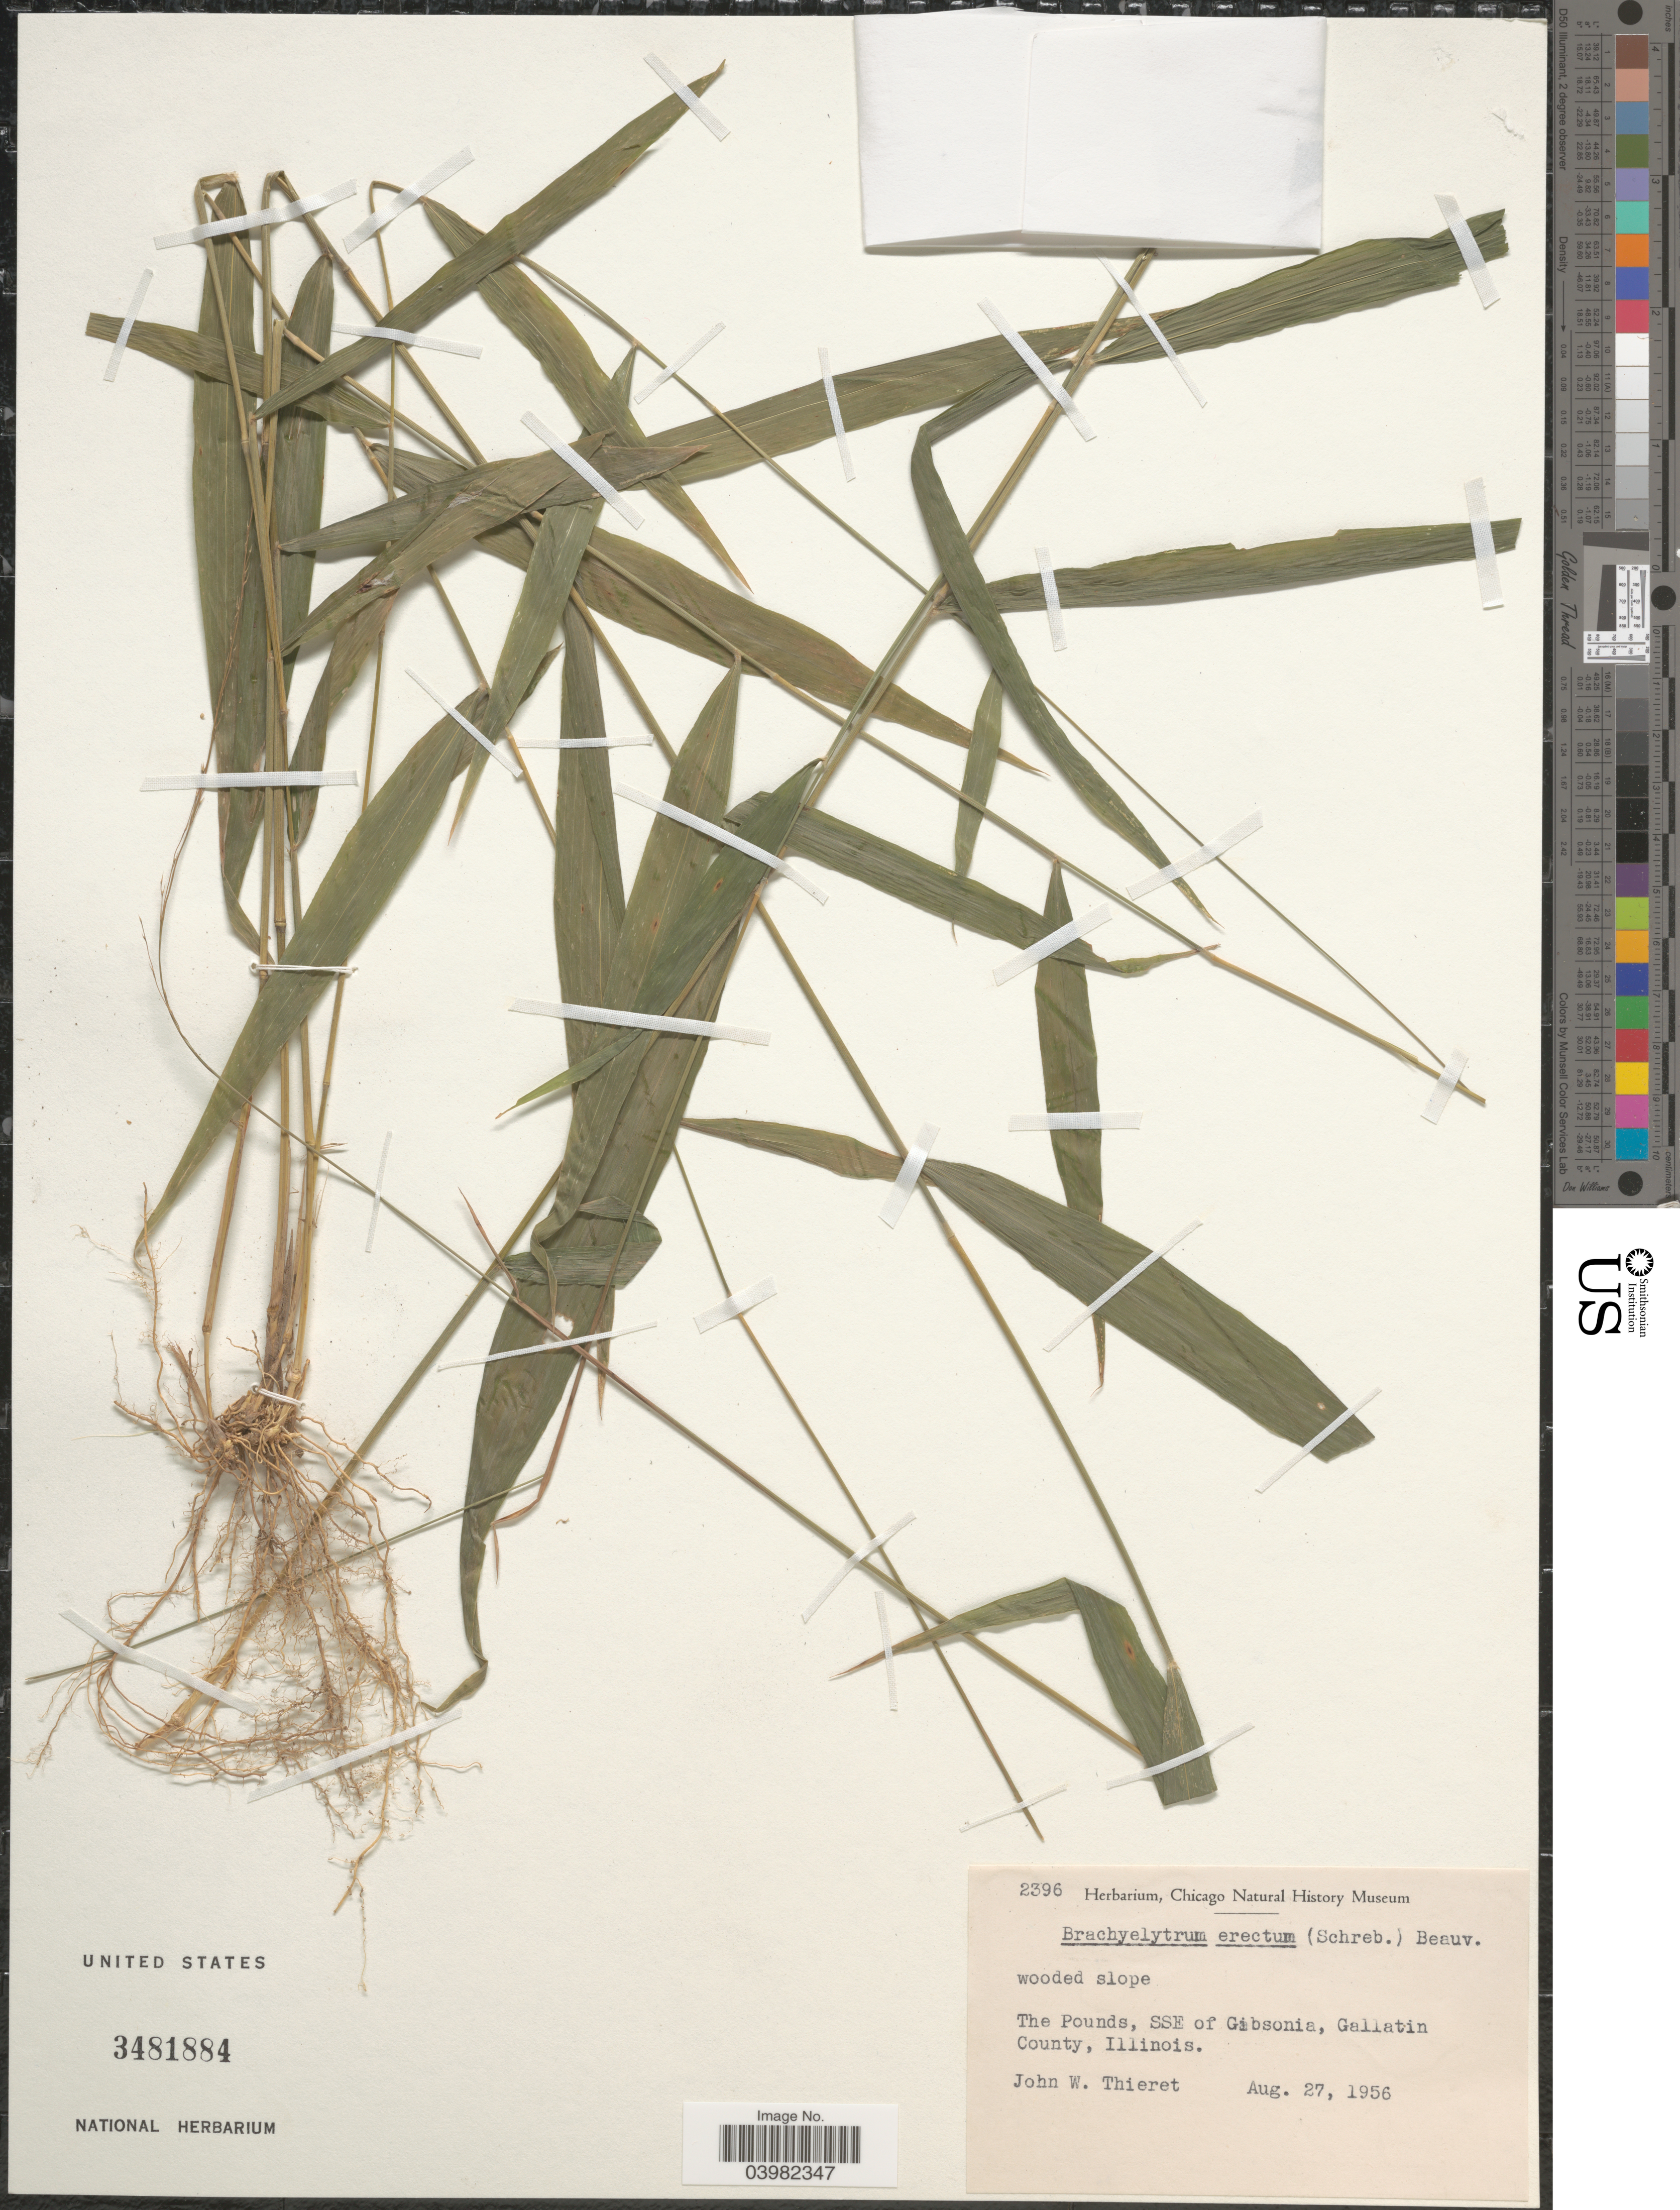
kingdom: Plantae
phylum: Tracheophyta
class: Liliopsida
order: Poales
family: Poaceae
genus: Brachyelytrum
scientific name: Brachyelytrum erectum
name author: (Schreb.) P. Beauv.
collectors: J. W. Thieret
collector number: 2396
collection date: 1956-08-27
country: United States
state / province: Illinois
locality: The Pounds, SSE of Gibsonia, Gallatin County.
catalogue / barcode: US 3481884